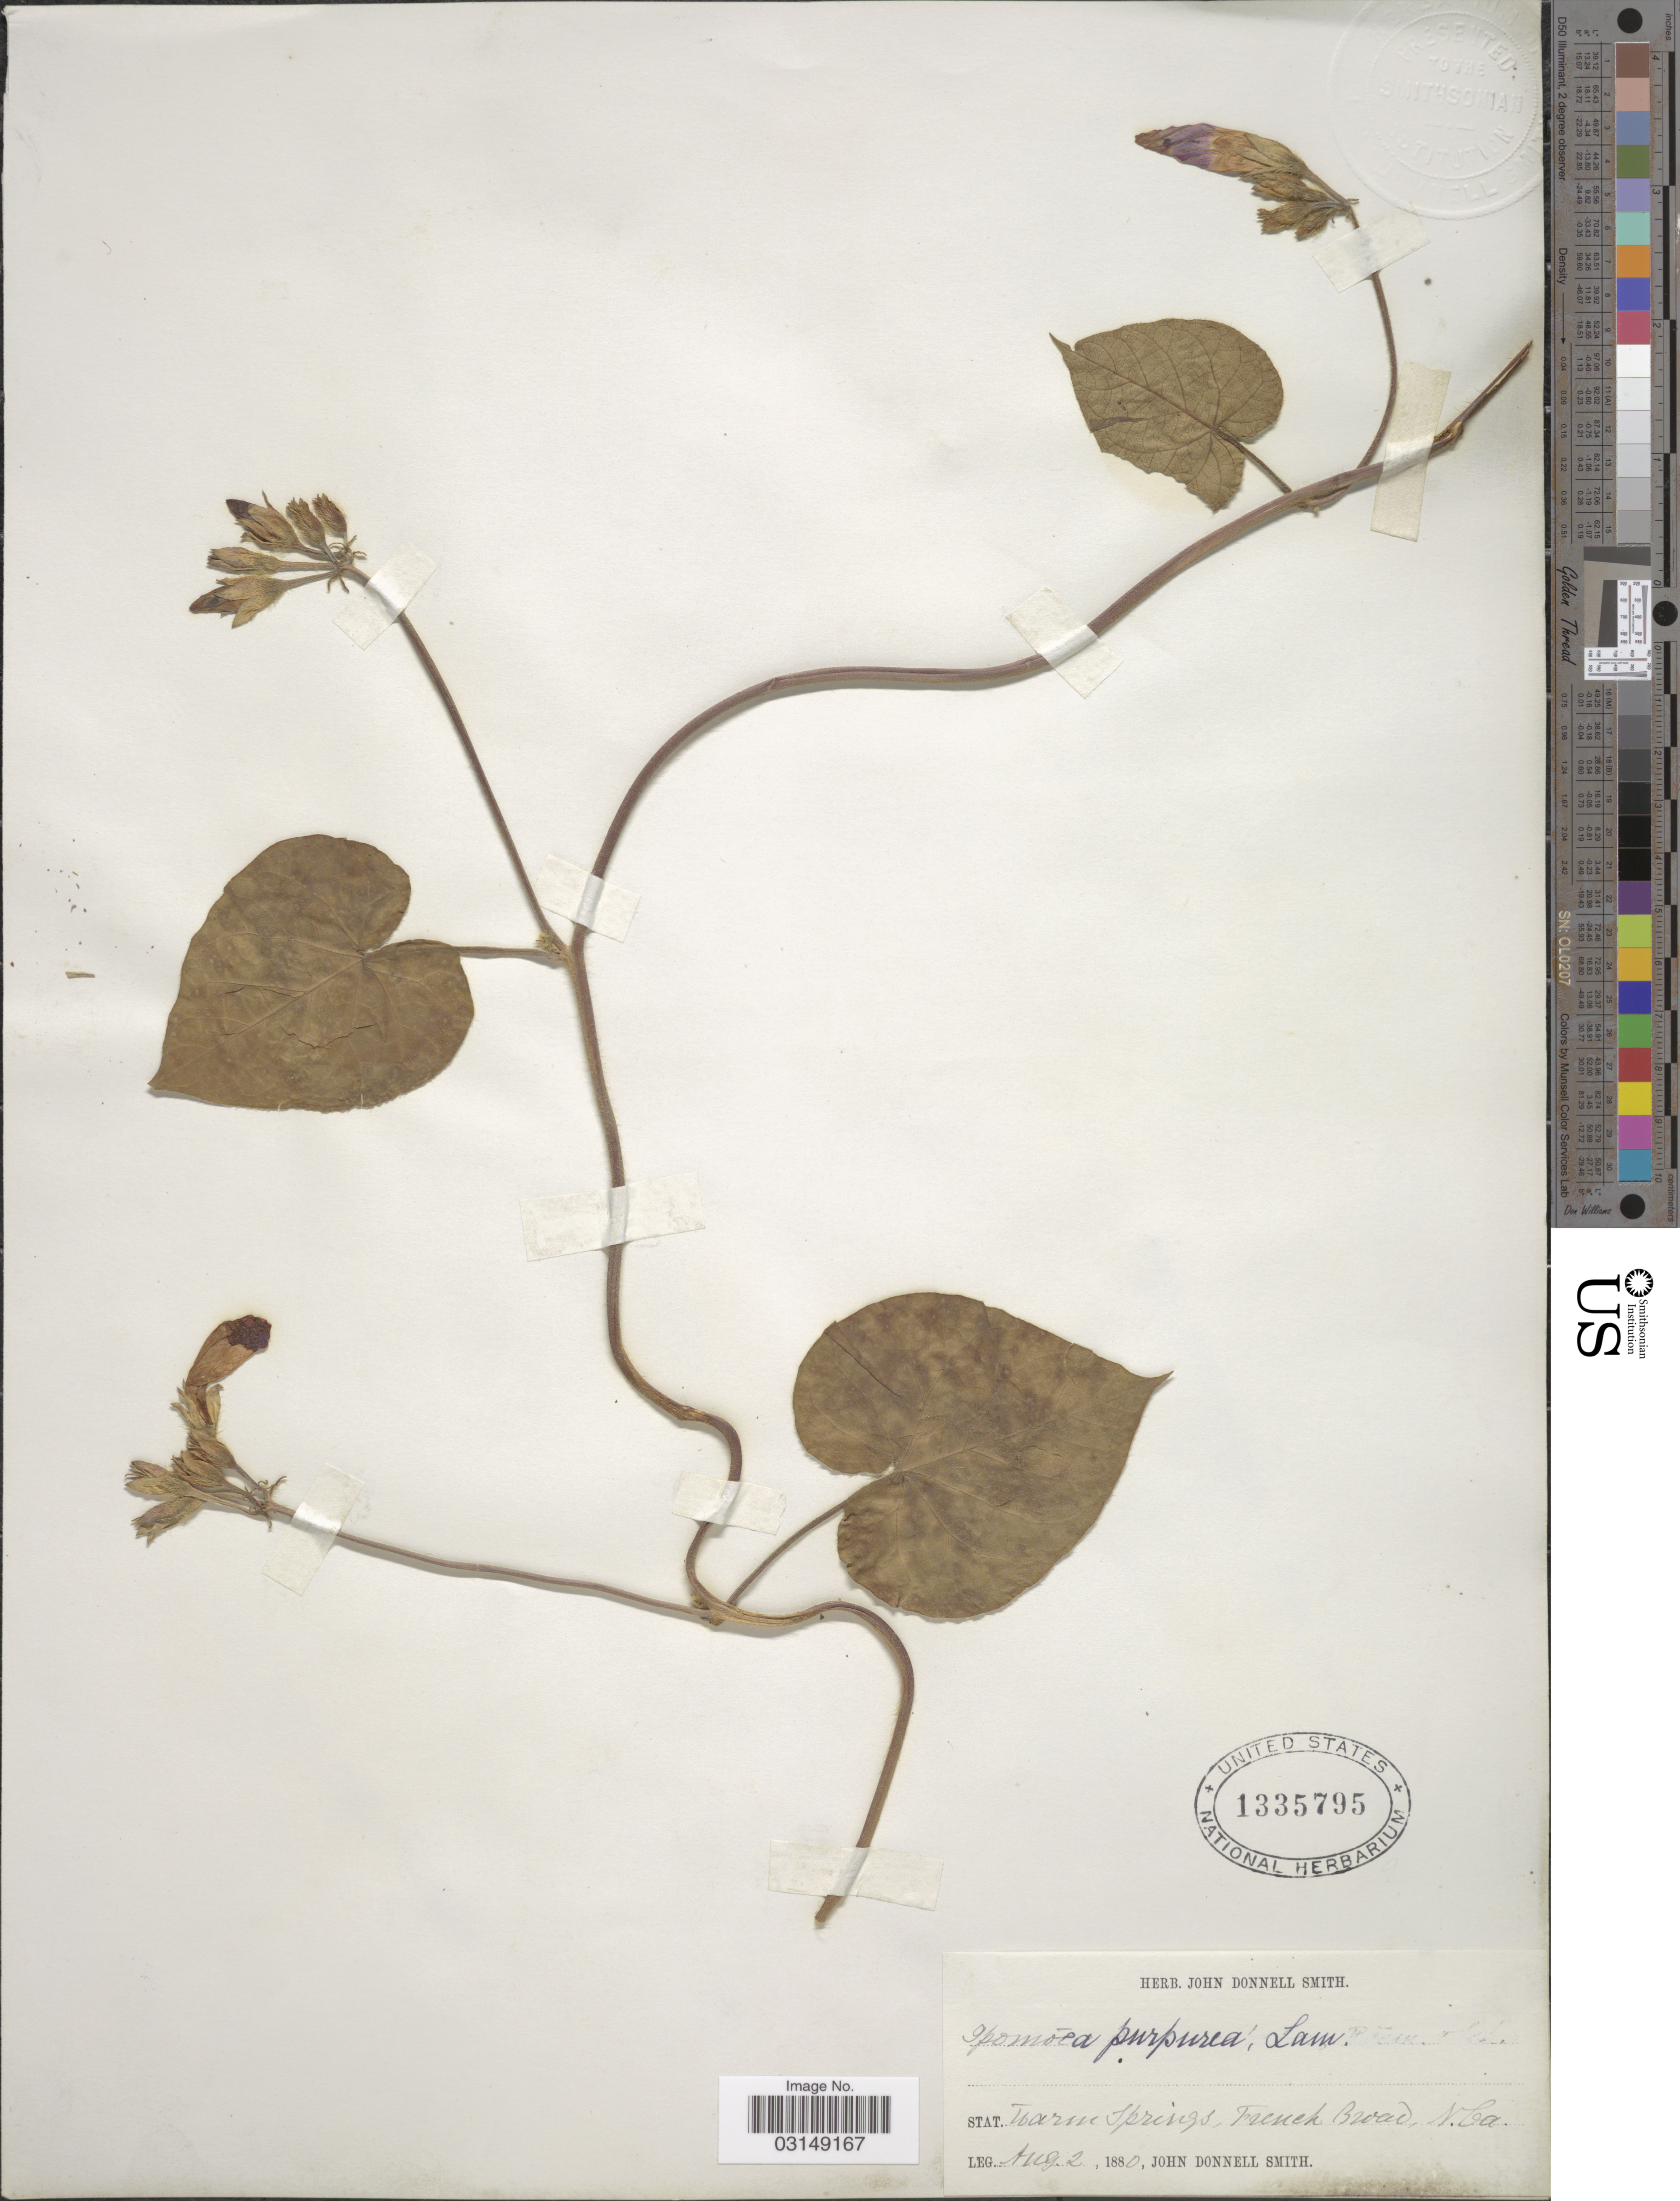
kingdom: Plantae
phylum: Tracheophyta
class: Magnoliopsida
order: Solanales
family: Convolvulaceae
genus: Ipomoea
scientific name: Ipomoea purpurea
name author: (L.) Roth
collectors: J. Donnell Smith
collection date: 1880-08-02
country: United States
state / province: North Carolina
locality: Stat. Warm Springs, French Broad, N. Ca.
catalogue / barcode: US 1335795